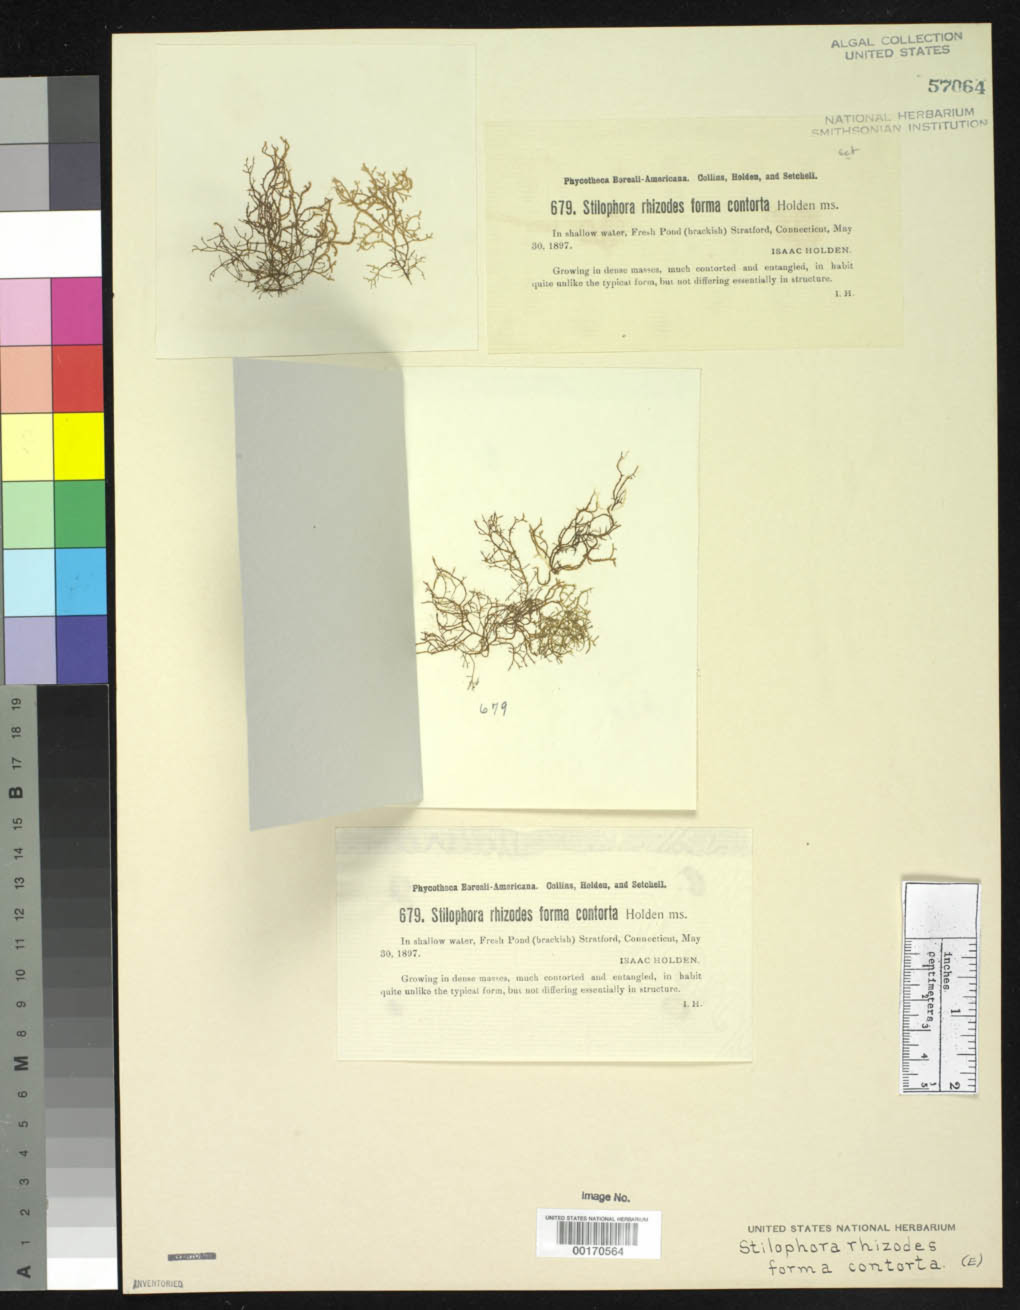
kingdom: Chromista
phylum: Ochrophyta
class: Phaeophyceae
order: Ectocarpales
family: Chordariaceae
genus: Stilophora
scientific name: Stilophora rhizodes f. contorta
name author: I. Holden in Collins et al.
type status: Isotype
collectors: I. Holden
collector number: PB-A 679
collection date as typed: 30 May 1897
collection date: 1897-05-30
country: United States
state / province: Connecticut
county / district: Fairfield County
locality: Stratford, Fresh Pond.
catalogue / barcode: US 57064